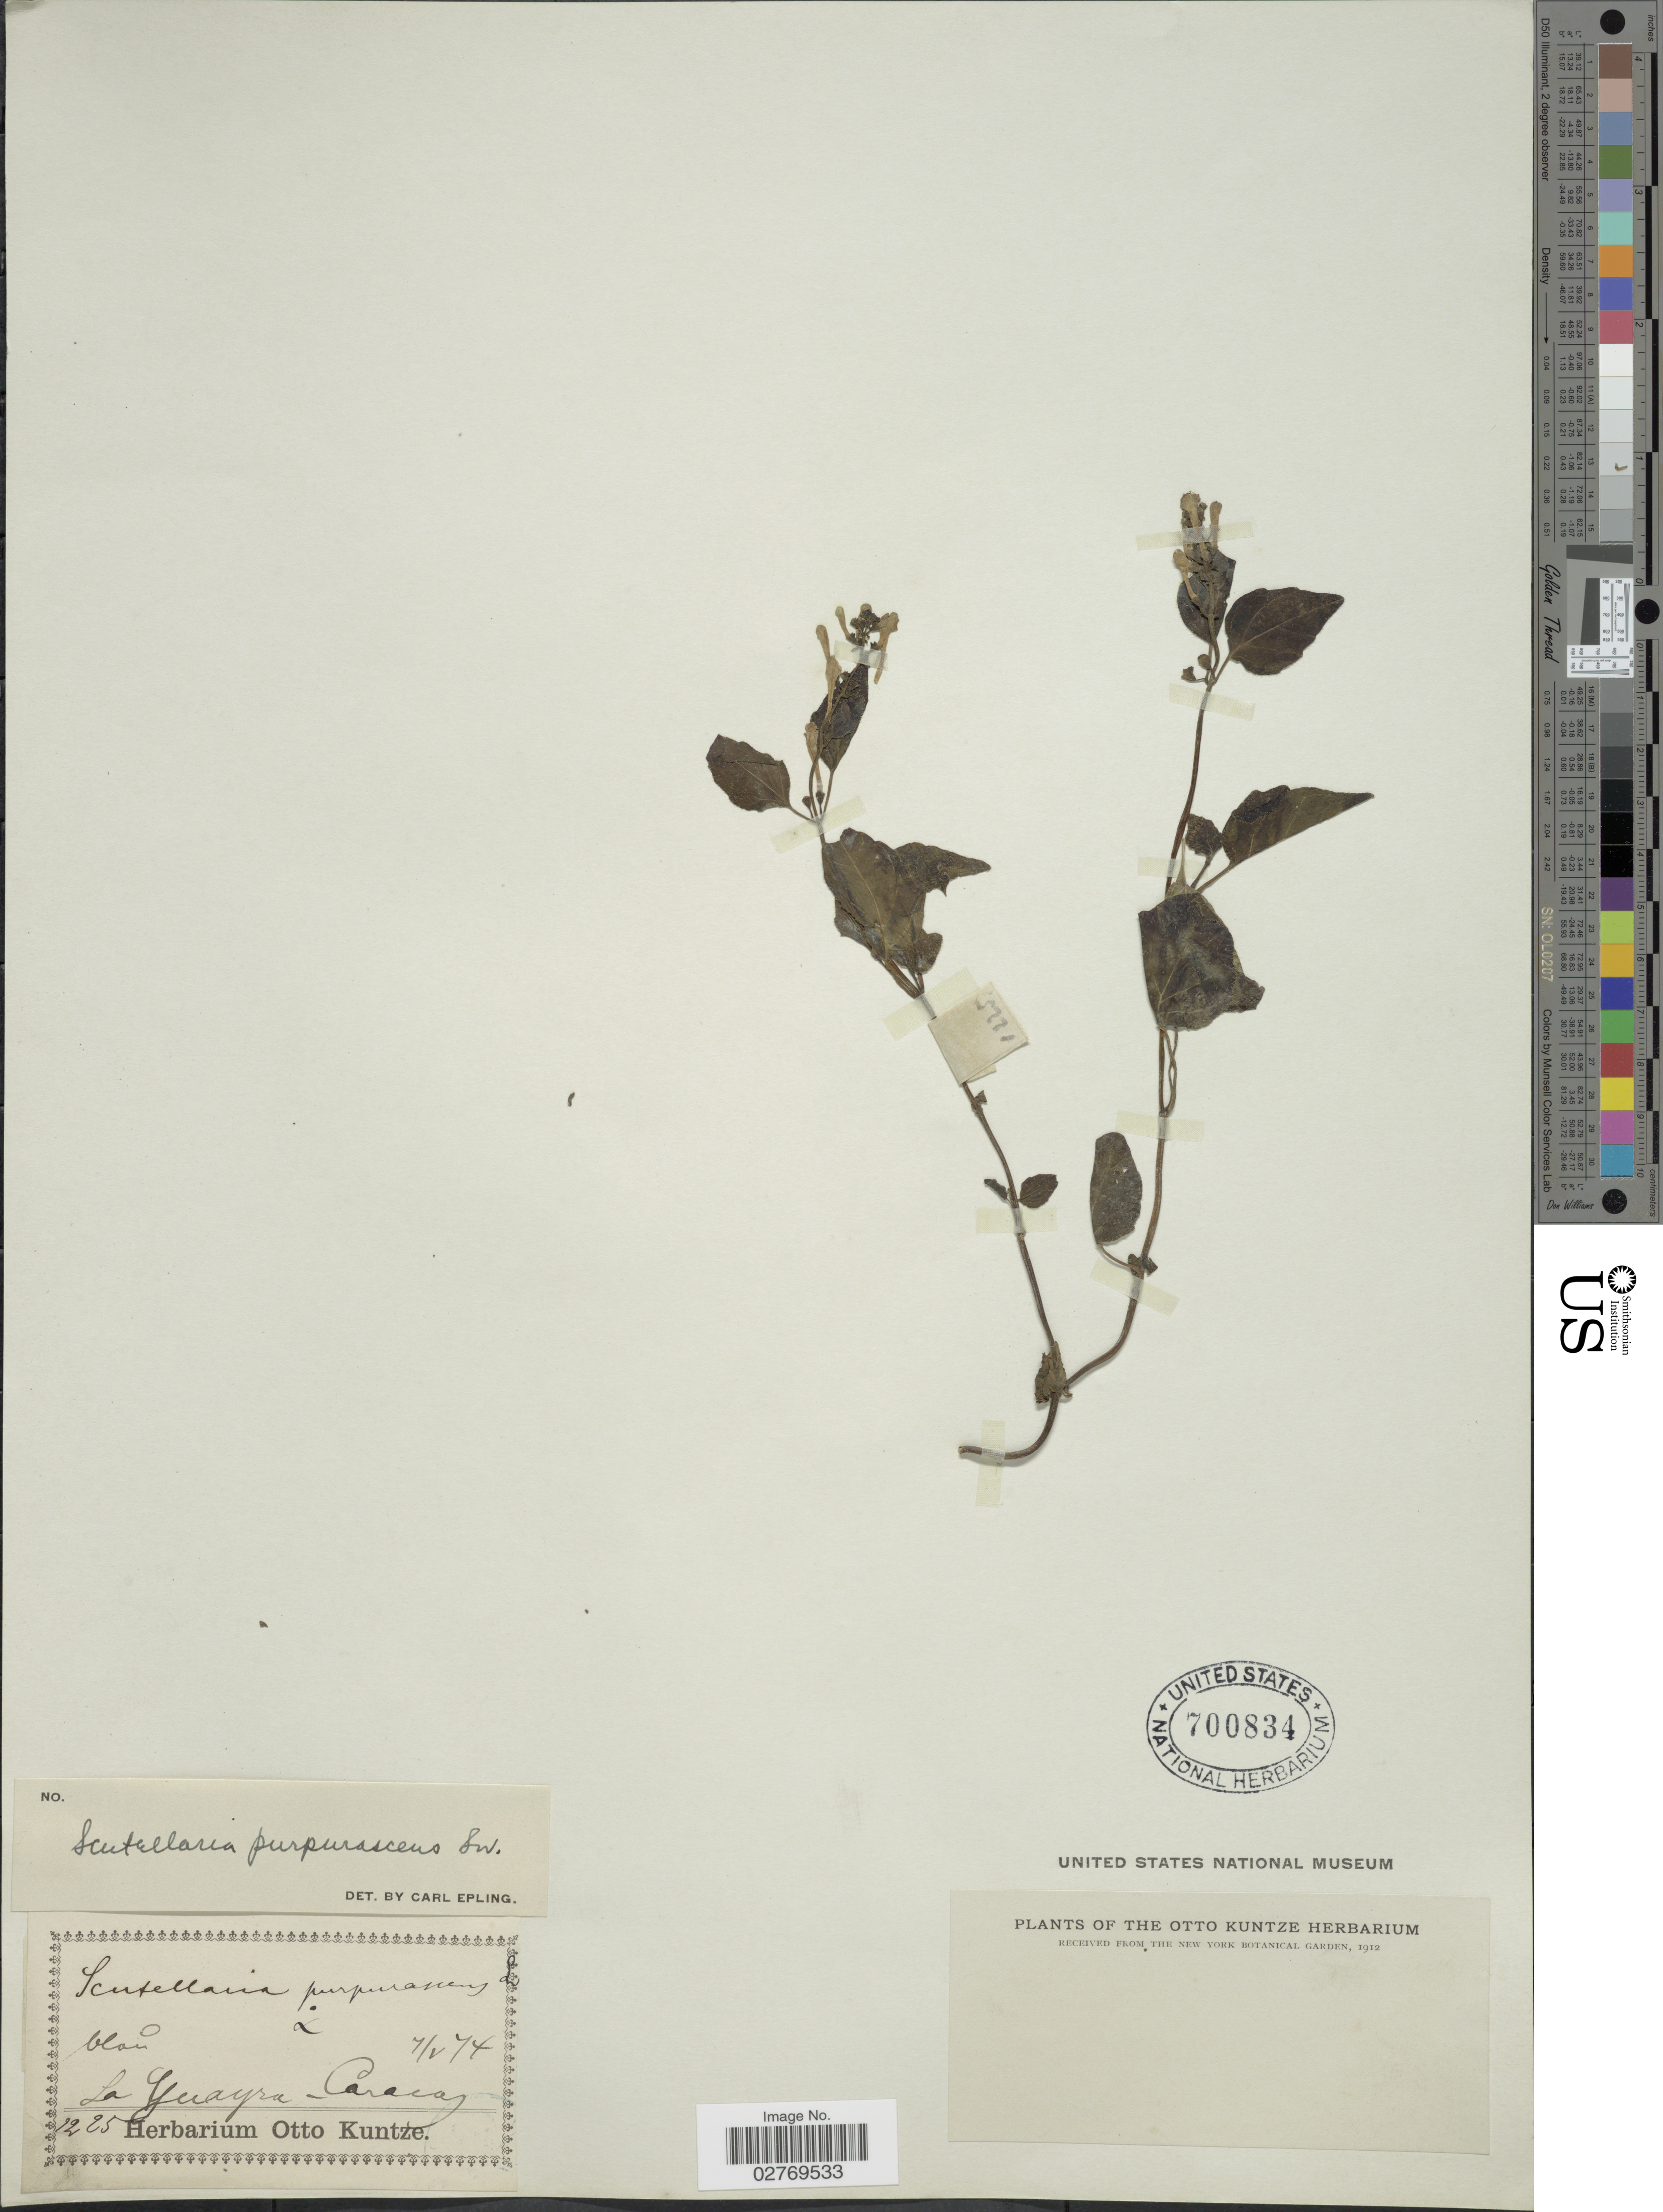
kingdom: Plantae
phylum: Tracheophyta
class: Magnoliopsida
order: Lamiales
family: Lamiaceae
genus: Scutellaria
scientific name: Scutellaria purpurascens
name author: Sw.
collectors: ex herb. Otto Kuntze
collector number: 1225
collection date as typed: Transcribed d/m/y: 7/5/74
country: Venezuela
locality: La Guayra - Caracas.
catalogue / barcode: US 700834